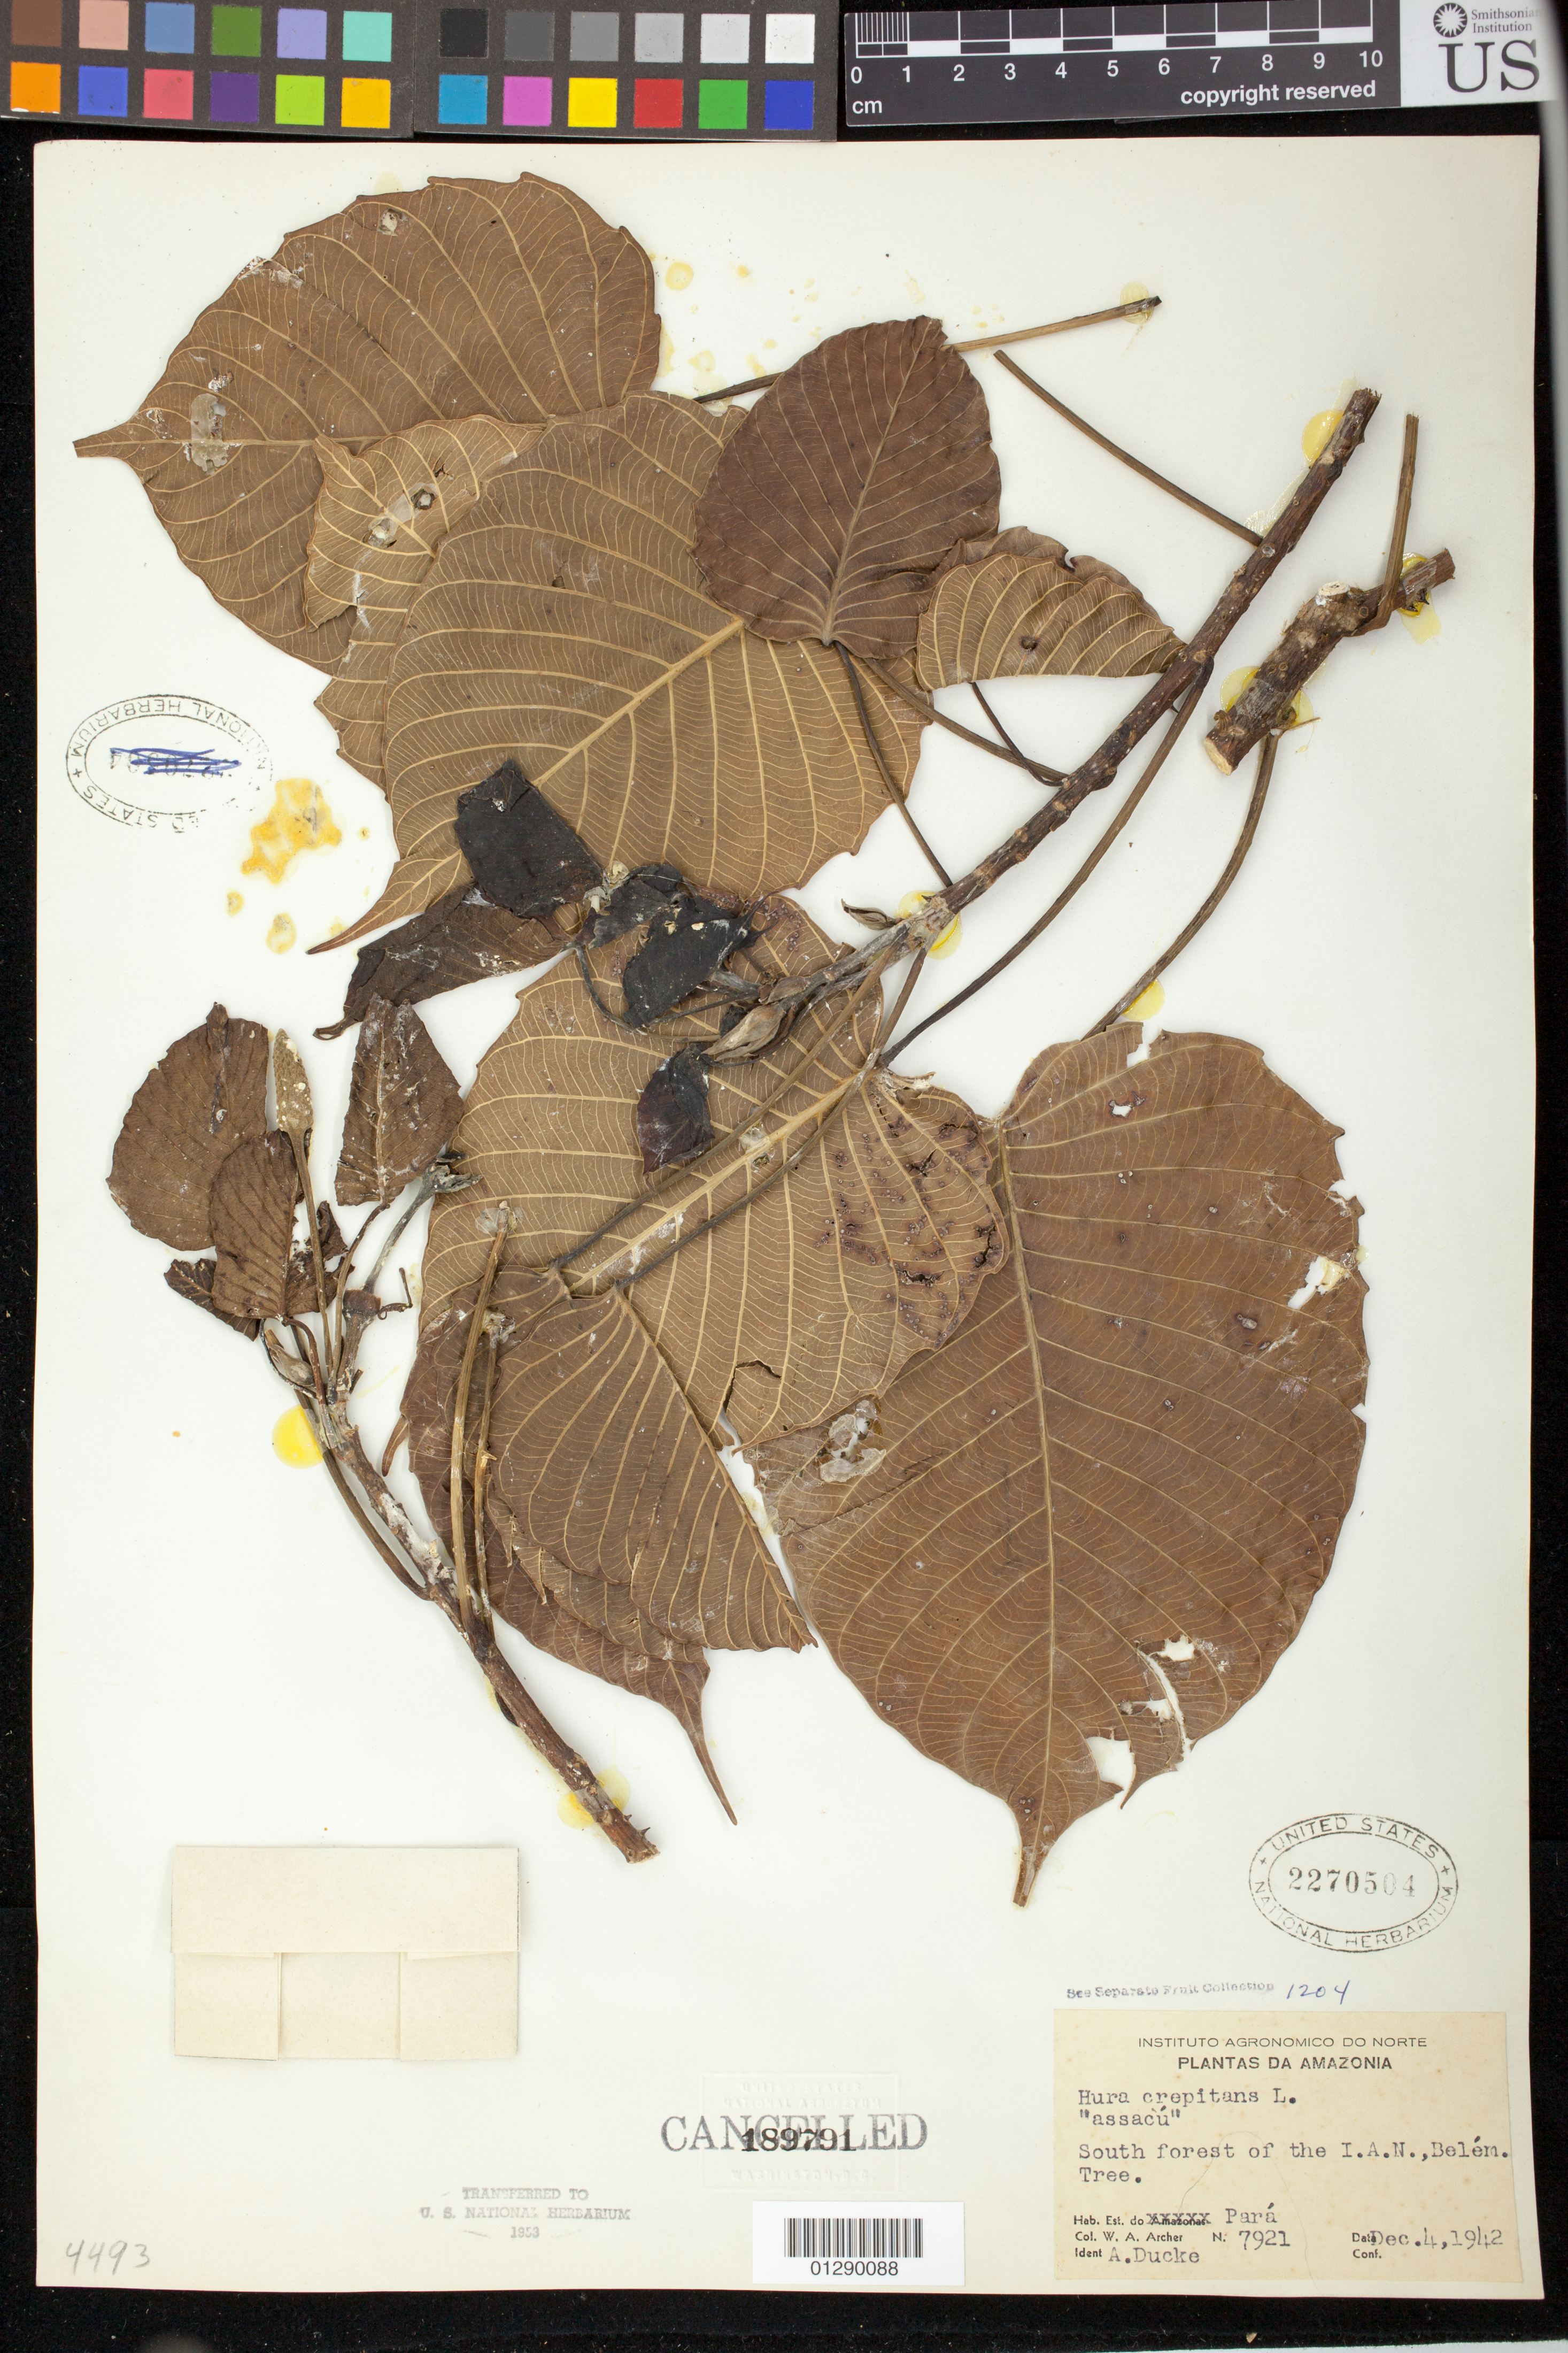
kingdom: Plantae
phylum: Tracheophyta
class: Magnoliopsida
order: Malpighiales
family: Euphorbiaceae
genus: Hura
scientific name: Hura crepitans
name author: L.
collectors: W. A. Archer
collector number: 7921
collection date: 1942-12-04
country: Brazil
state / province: Pará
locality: South forest of the I.A.N., Belem.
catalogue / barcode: US 2270504